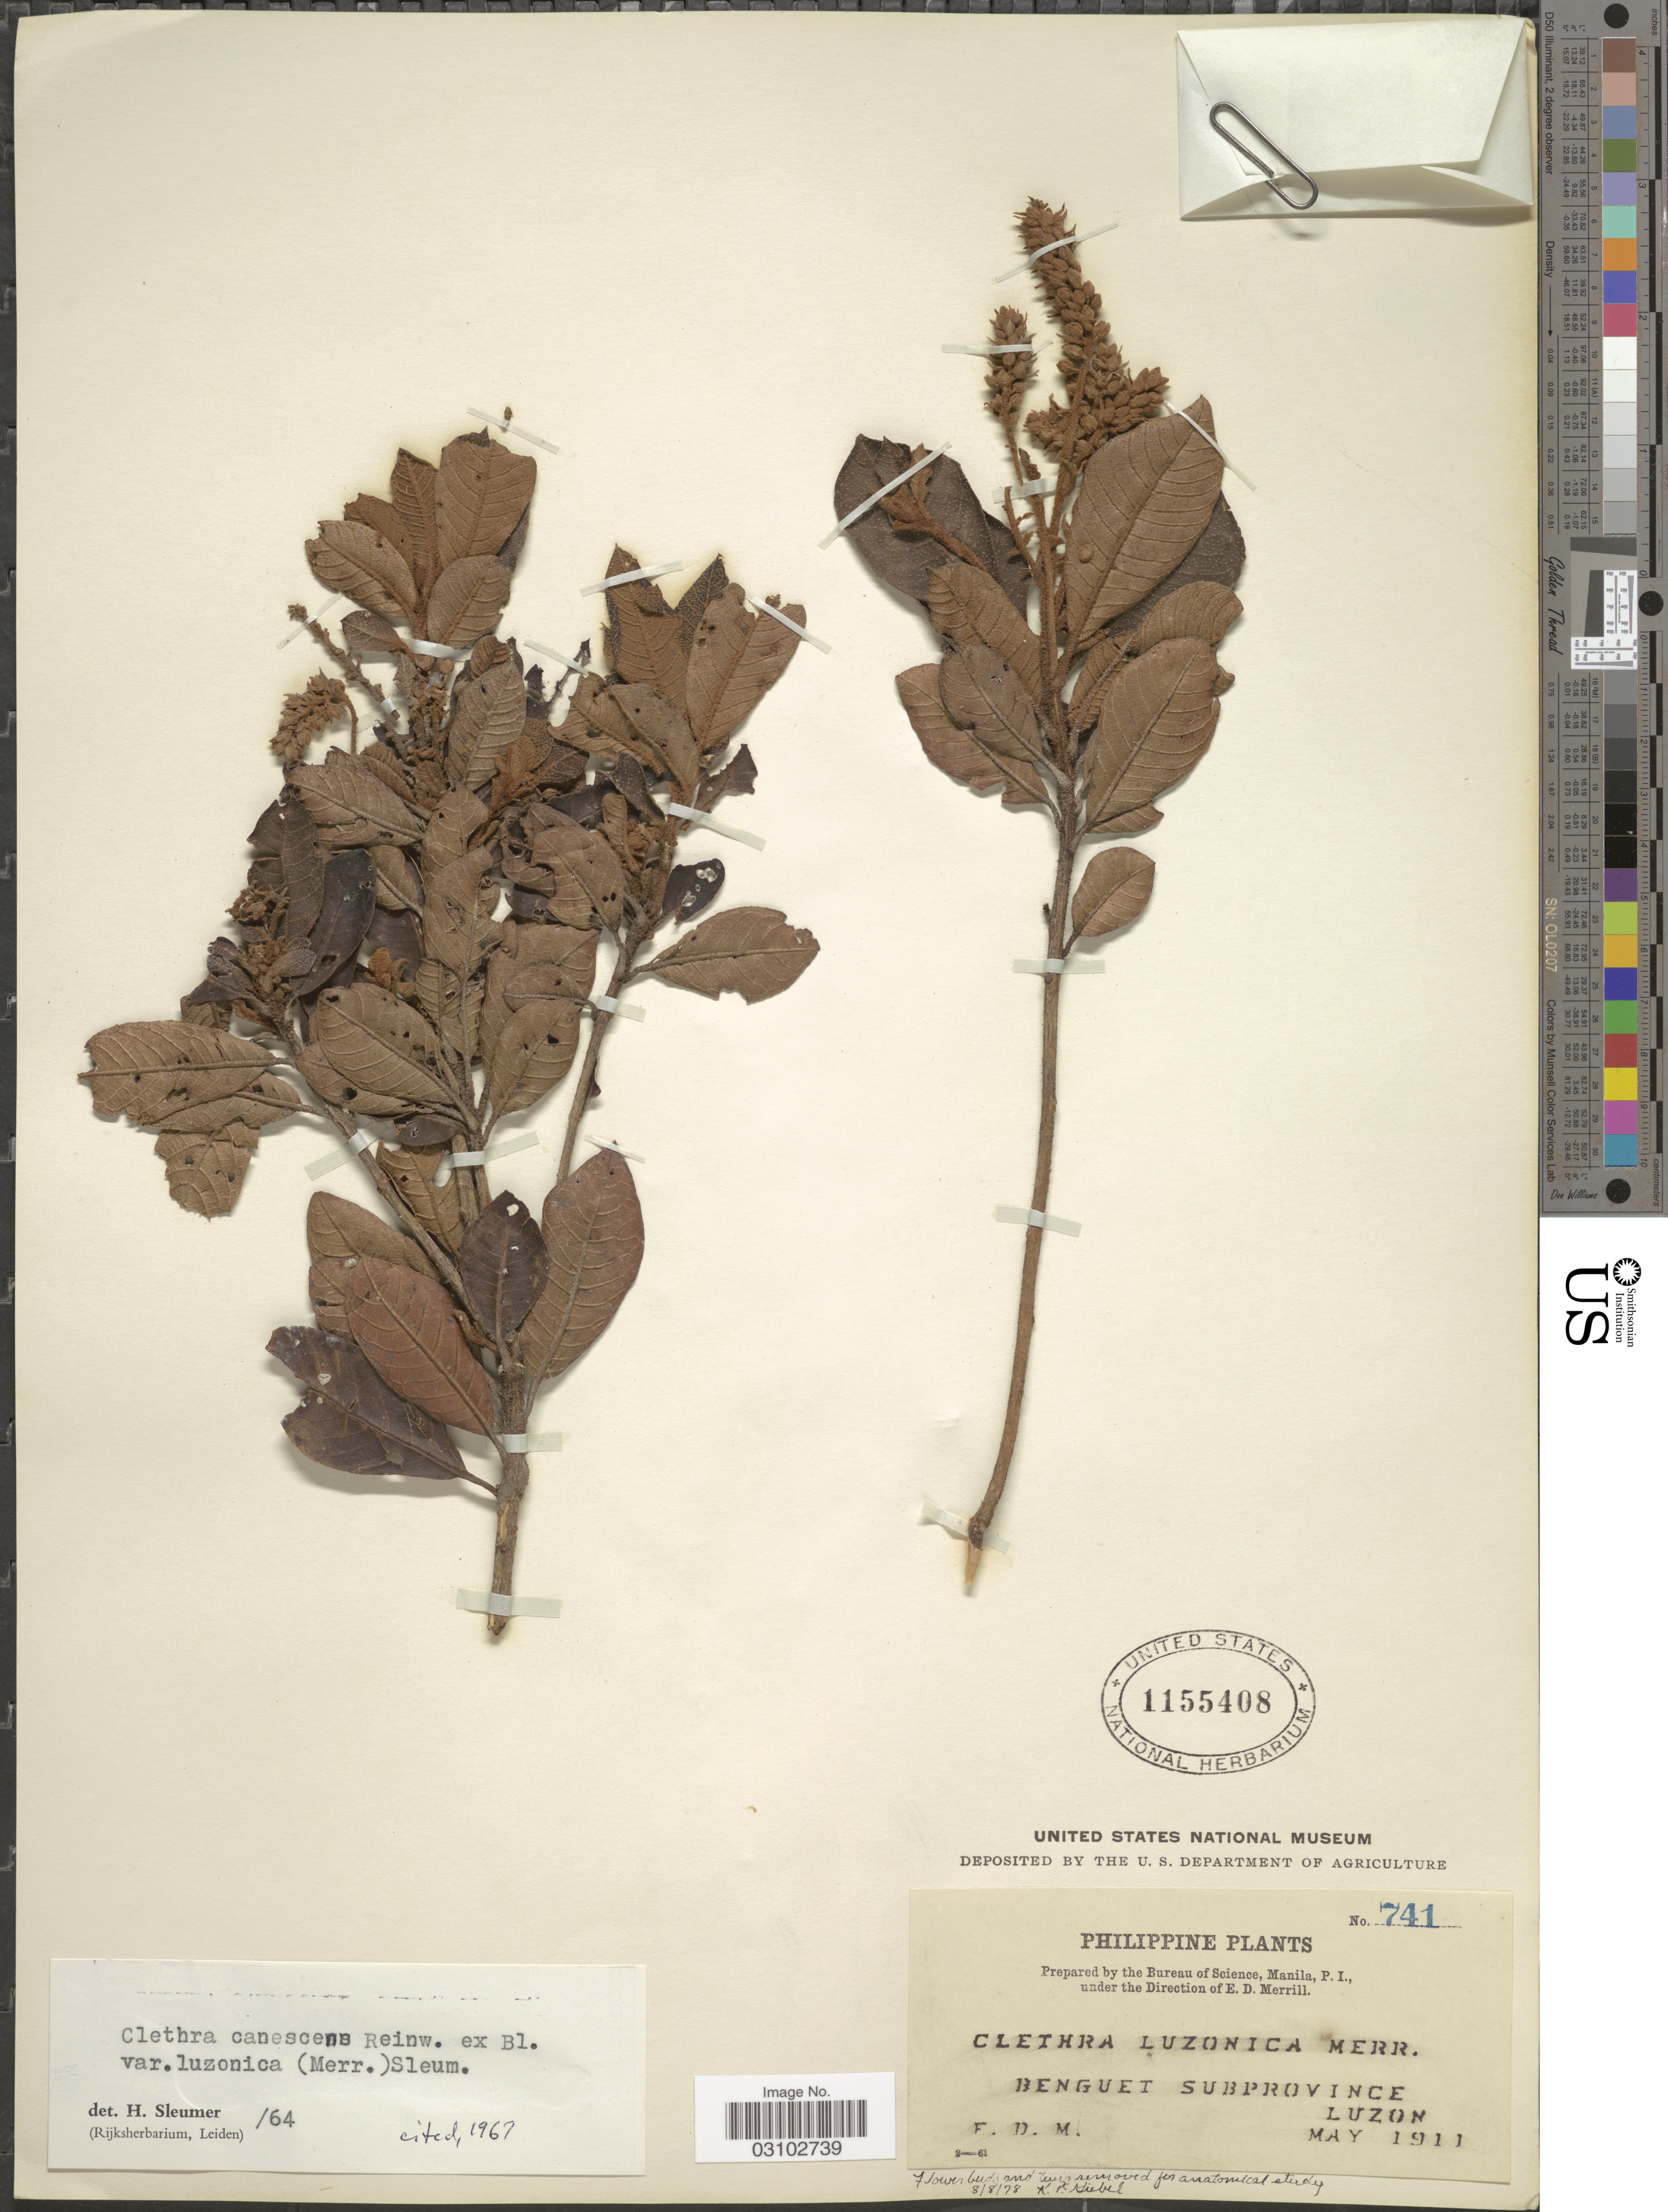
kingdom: Plantae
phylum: Tracheophyta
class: Magnoliopsida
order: Ericales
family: Clethraceae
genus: Clethra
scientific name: Clethra canescens var. luzonica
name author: (Merr.) Sleumer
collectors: E. D. Merrill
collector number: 741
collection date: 1911-05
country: Philippines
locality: Benguet Subprovince Luzon.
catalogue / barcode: US 1155408